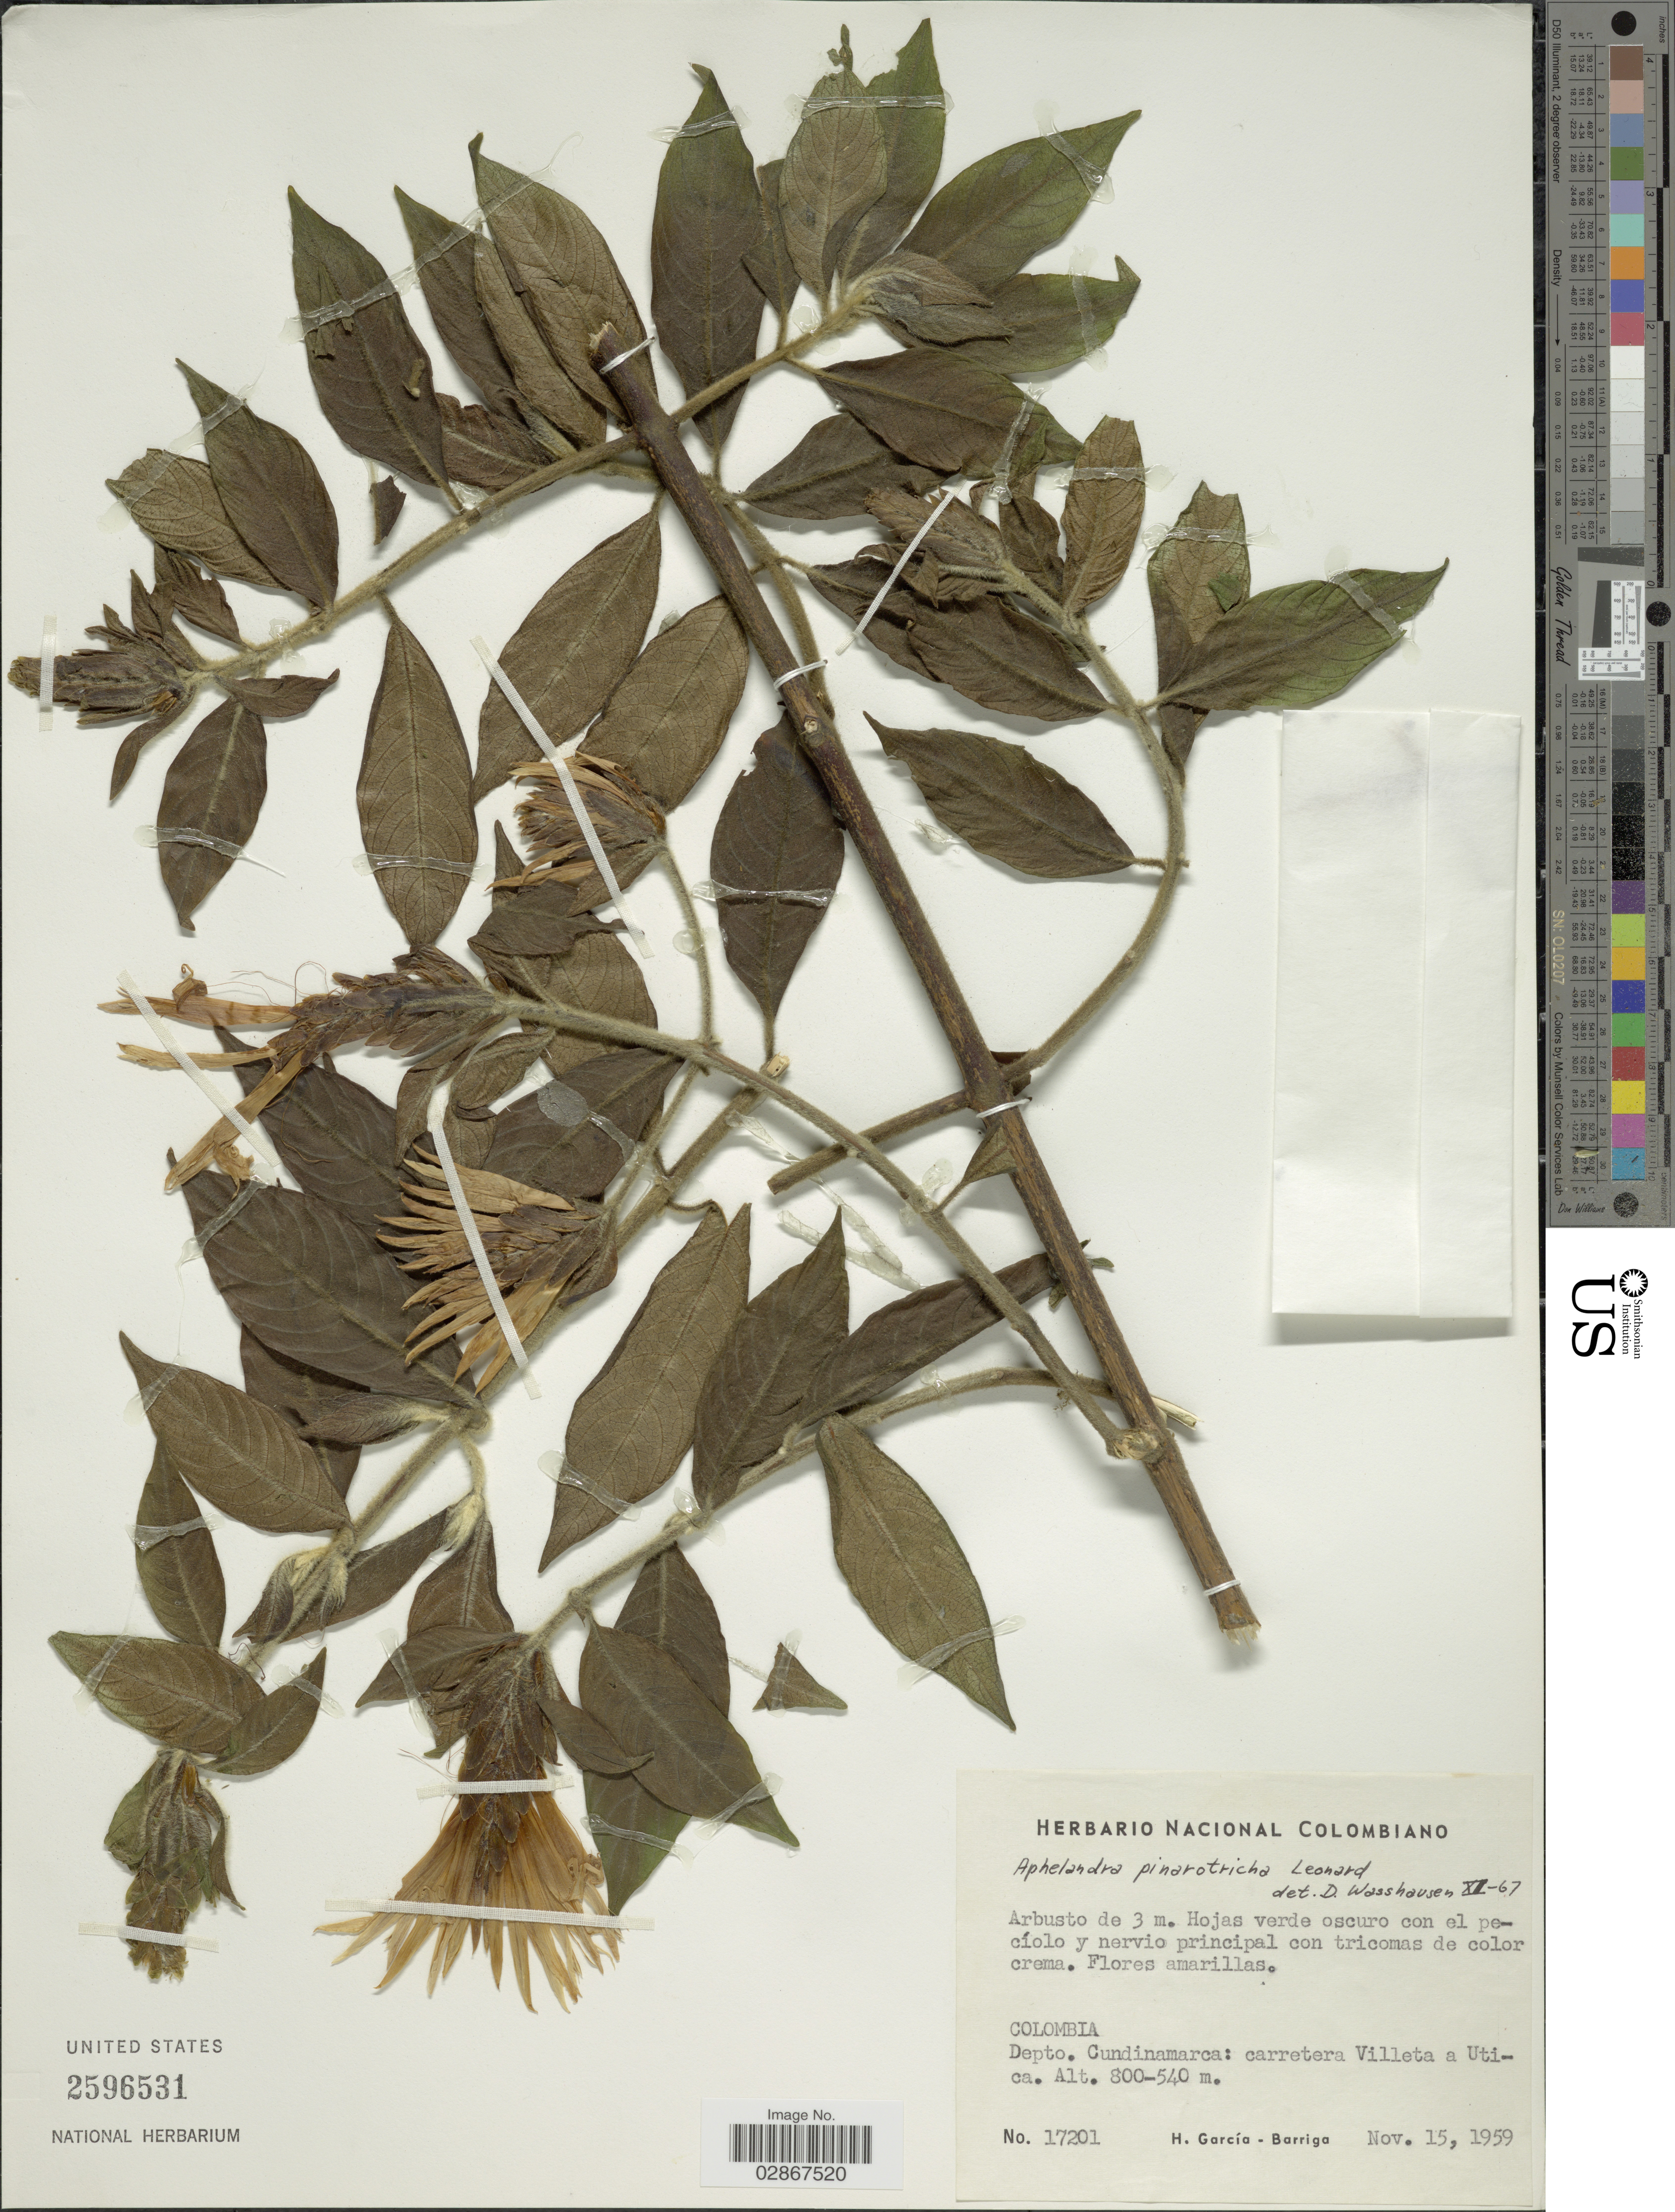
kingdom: Plantae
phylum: Tracheophyta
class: Magnoliopsida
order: Lamiales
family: Acanthaceae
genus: Aphelandra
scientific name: Aphelandra pinarotricha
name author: Leonard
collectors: H. García Barriga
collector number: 17201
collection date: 1959-11-15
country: Colombia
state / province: Cundinamarca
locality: Depto. Cundinamarca: carretera Villeta a Utica.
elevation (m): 540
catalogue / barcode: US 2596531